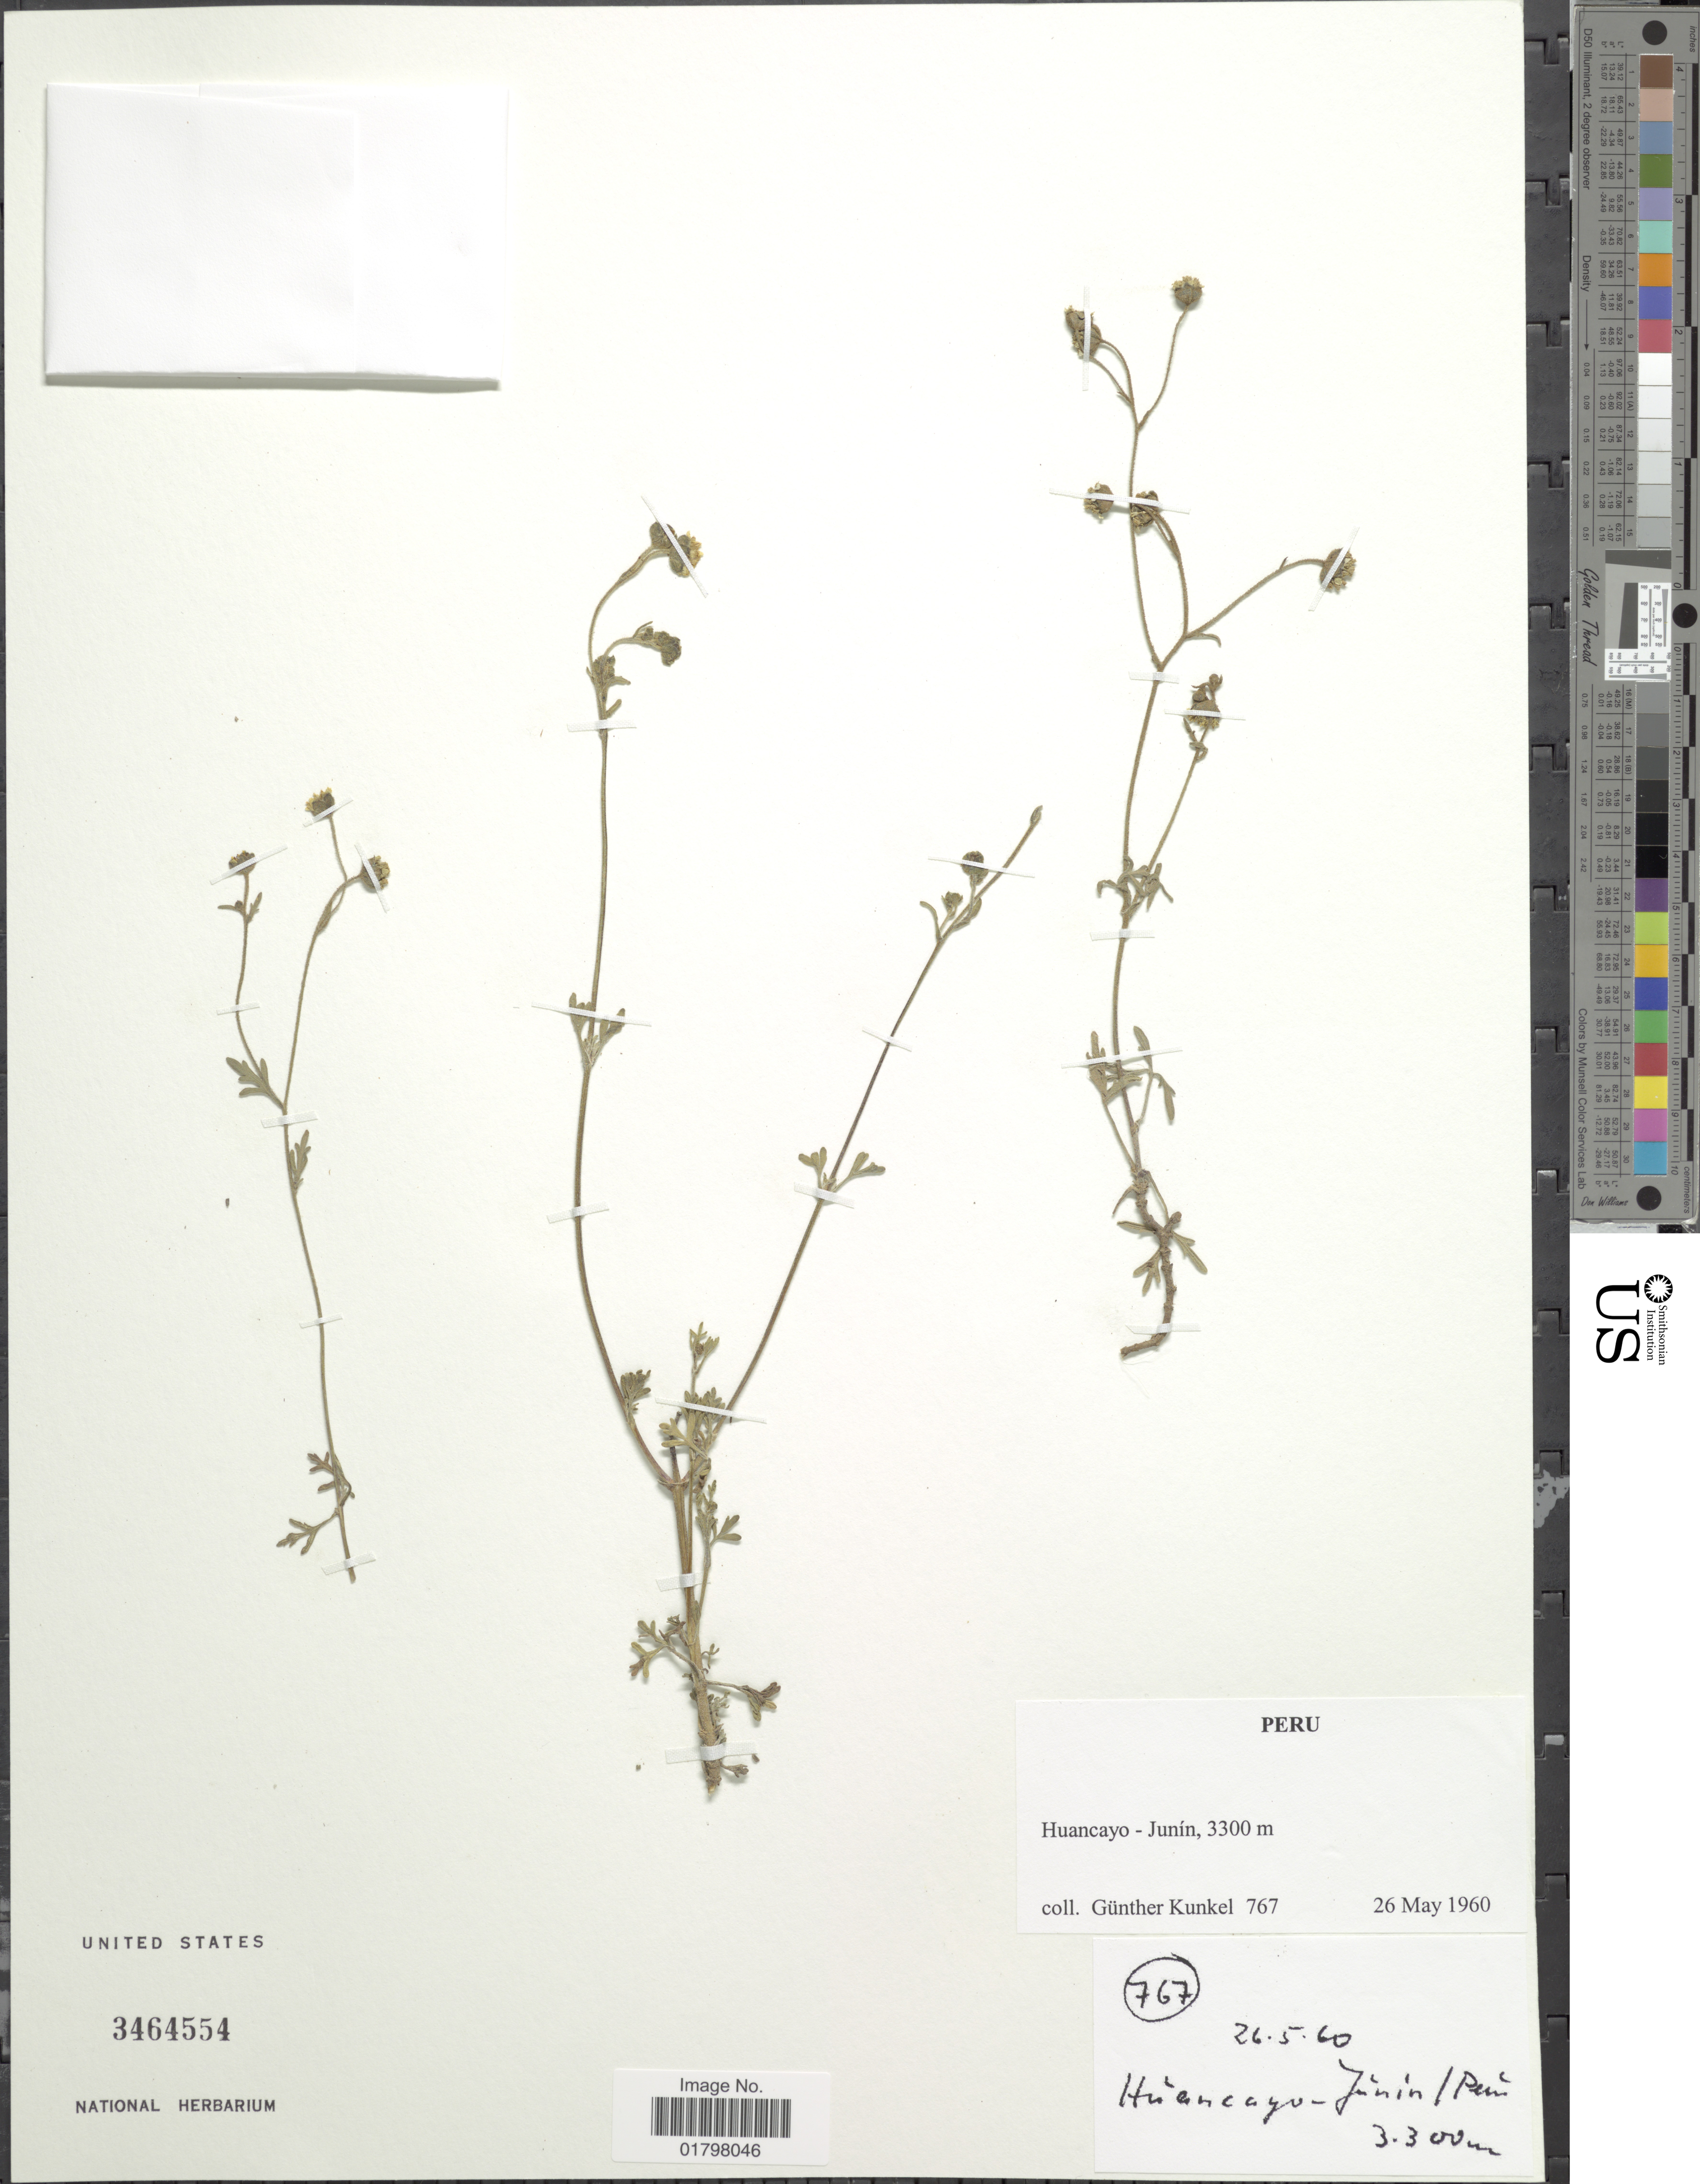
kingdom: Plantae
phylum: Tracheophyta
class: Magnoliopsida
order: Asterales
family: Asteraceae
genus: Vasquesia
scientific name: Vasquesia titicacensis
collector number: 767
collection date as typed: Transcribed d/m/y: 26/5/60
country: Peru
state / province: Junín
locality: Huancayo - Junin / Peru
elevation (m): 3300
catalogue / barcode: US 3464554